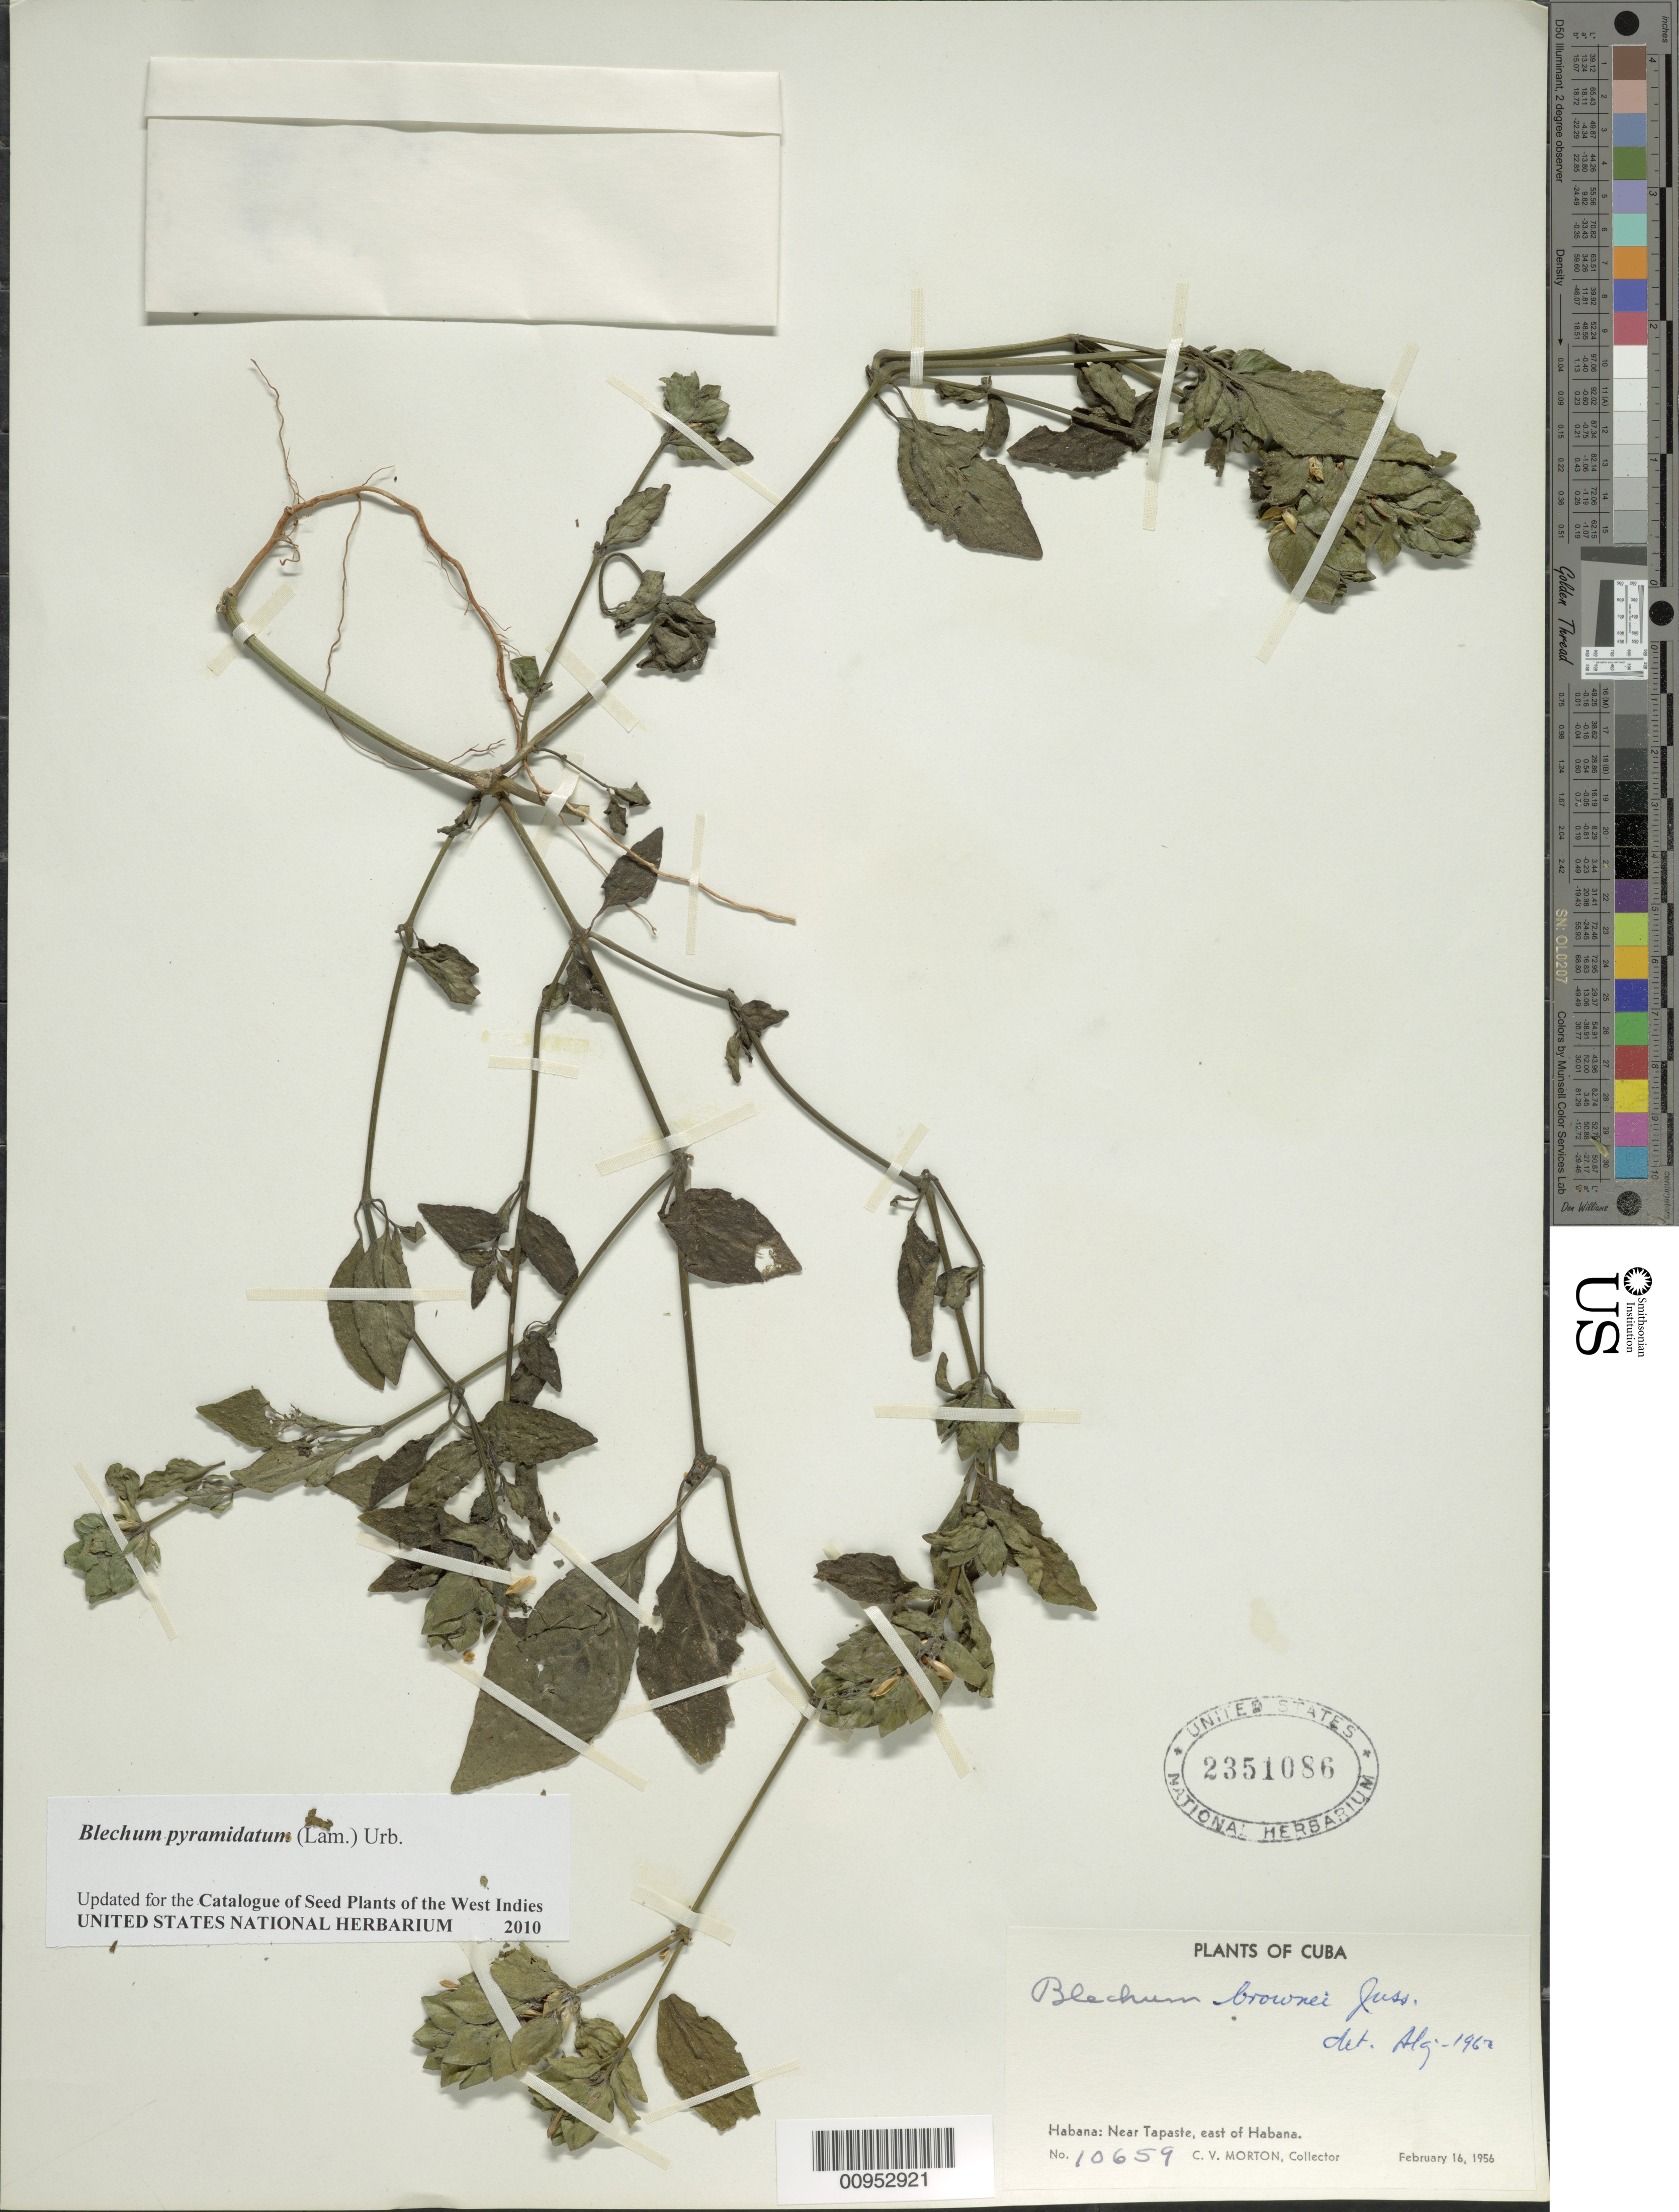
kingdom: Plantae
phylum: Tracheophyta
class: Magnoliopsida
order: Lamiales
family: Acanthaceae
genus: Blechum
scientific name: Blechum pyramidatum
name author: (Lam.) Urb.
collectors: C. V. Morton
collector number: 10659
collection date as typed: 16 Feb 1956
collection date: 1956-02-16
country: Cuba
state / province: La Habana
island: Cuba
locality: Near Tapaste, east of Habana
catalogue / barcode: US 2351086